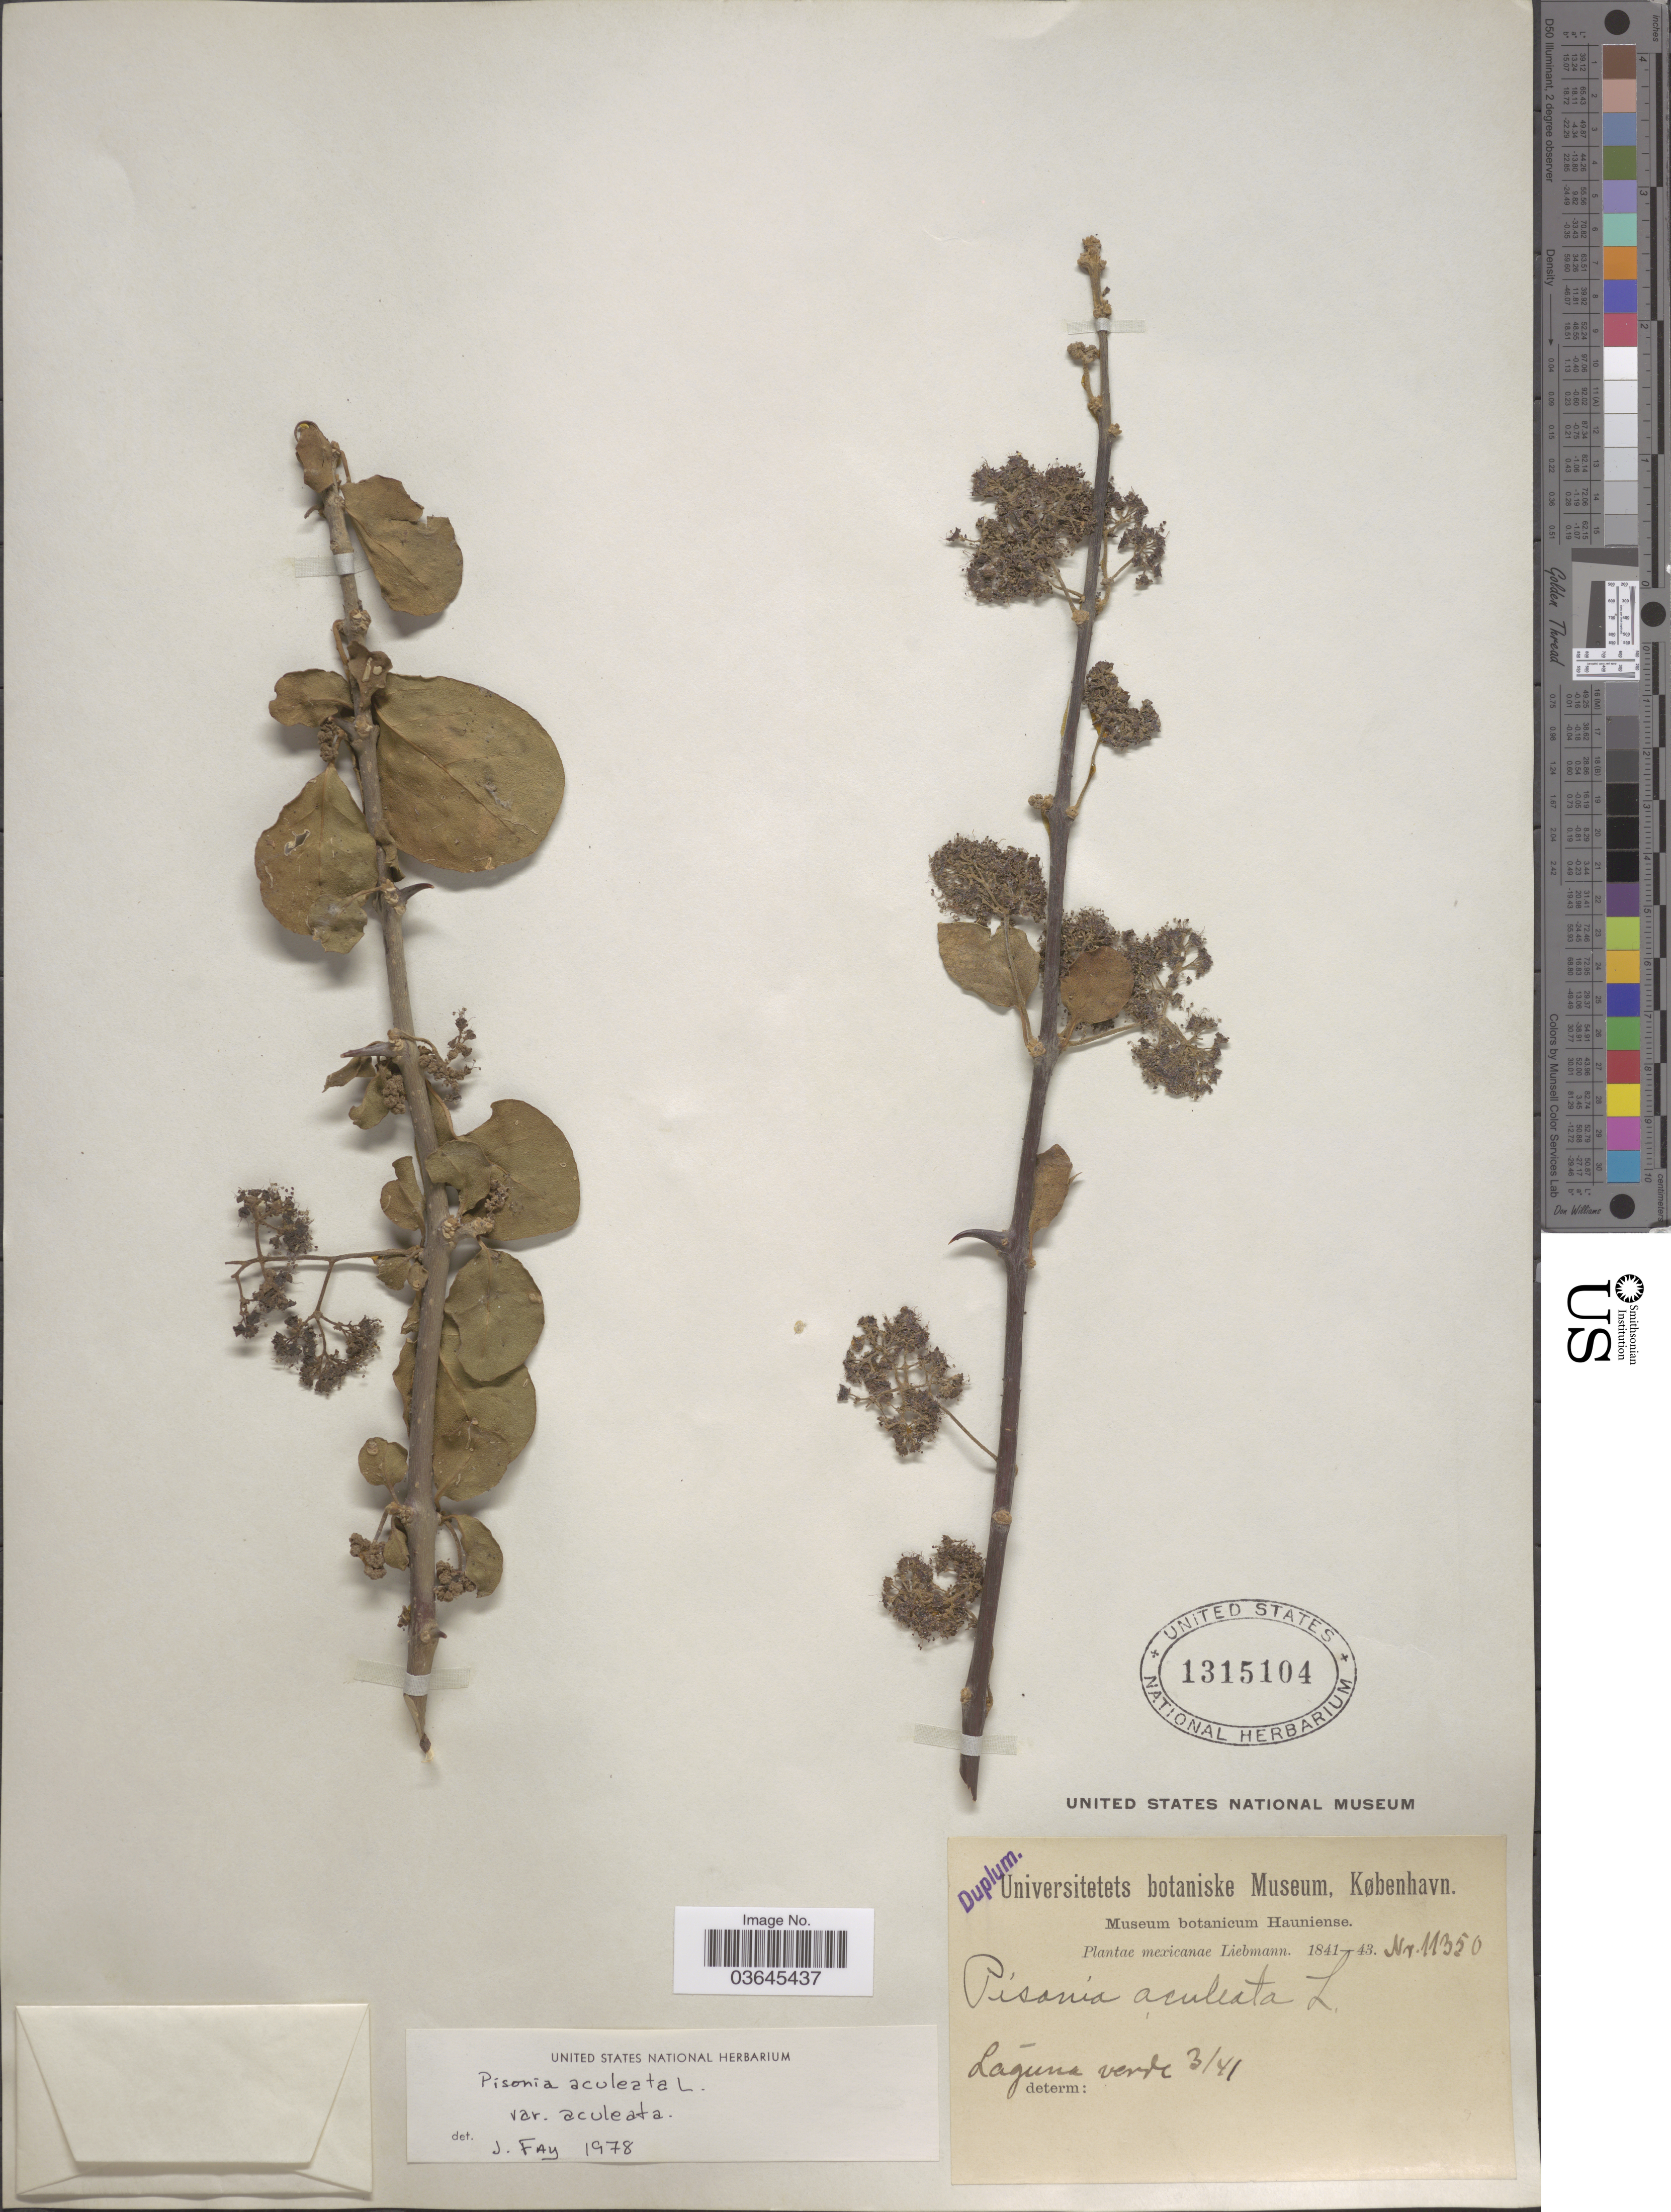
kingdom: Plantae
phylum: Tracheophyta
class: Magnoliopsida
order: Caryophyllales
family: Nyctaginaceae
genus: Pisonia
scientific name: Pisonia aculeata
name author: L.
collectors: Liebmann, --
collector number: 11350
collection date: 1841-03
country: Mexico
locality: Láguna verde.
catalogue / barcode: US 1315104